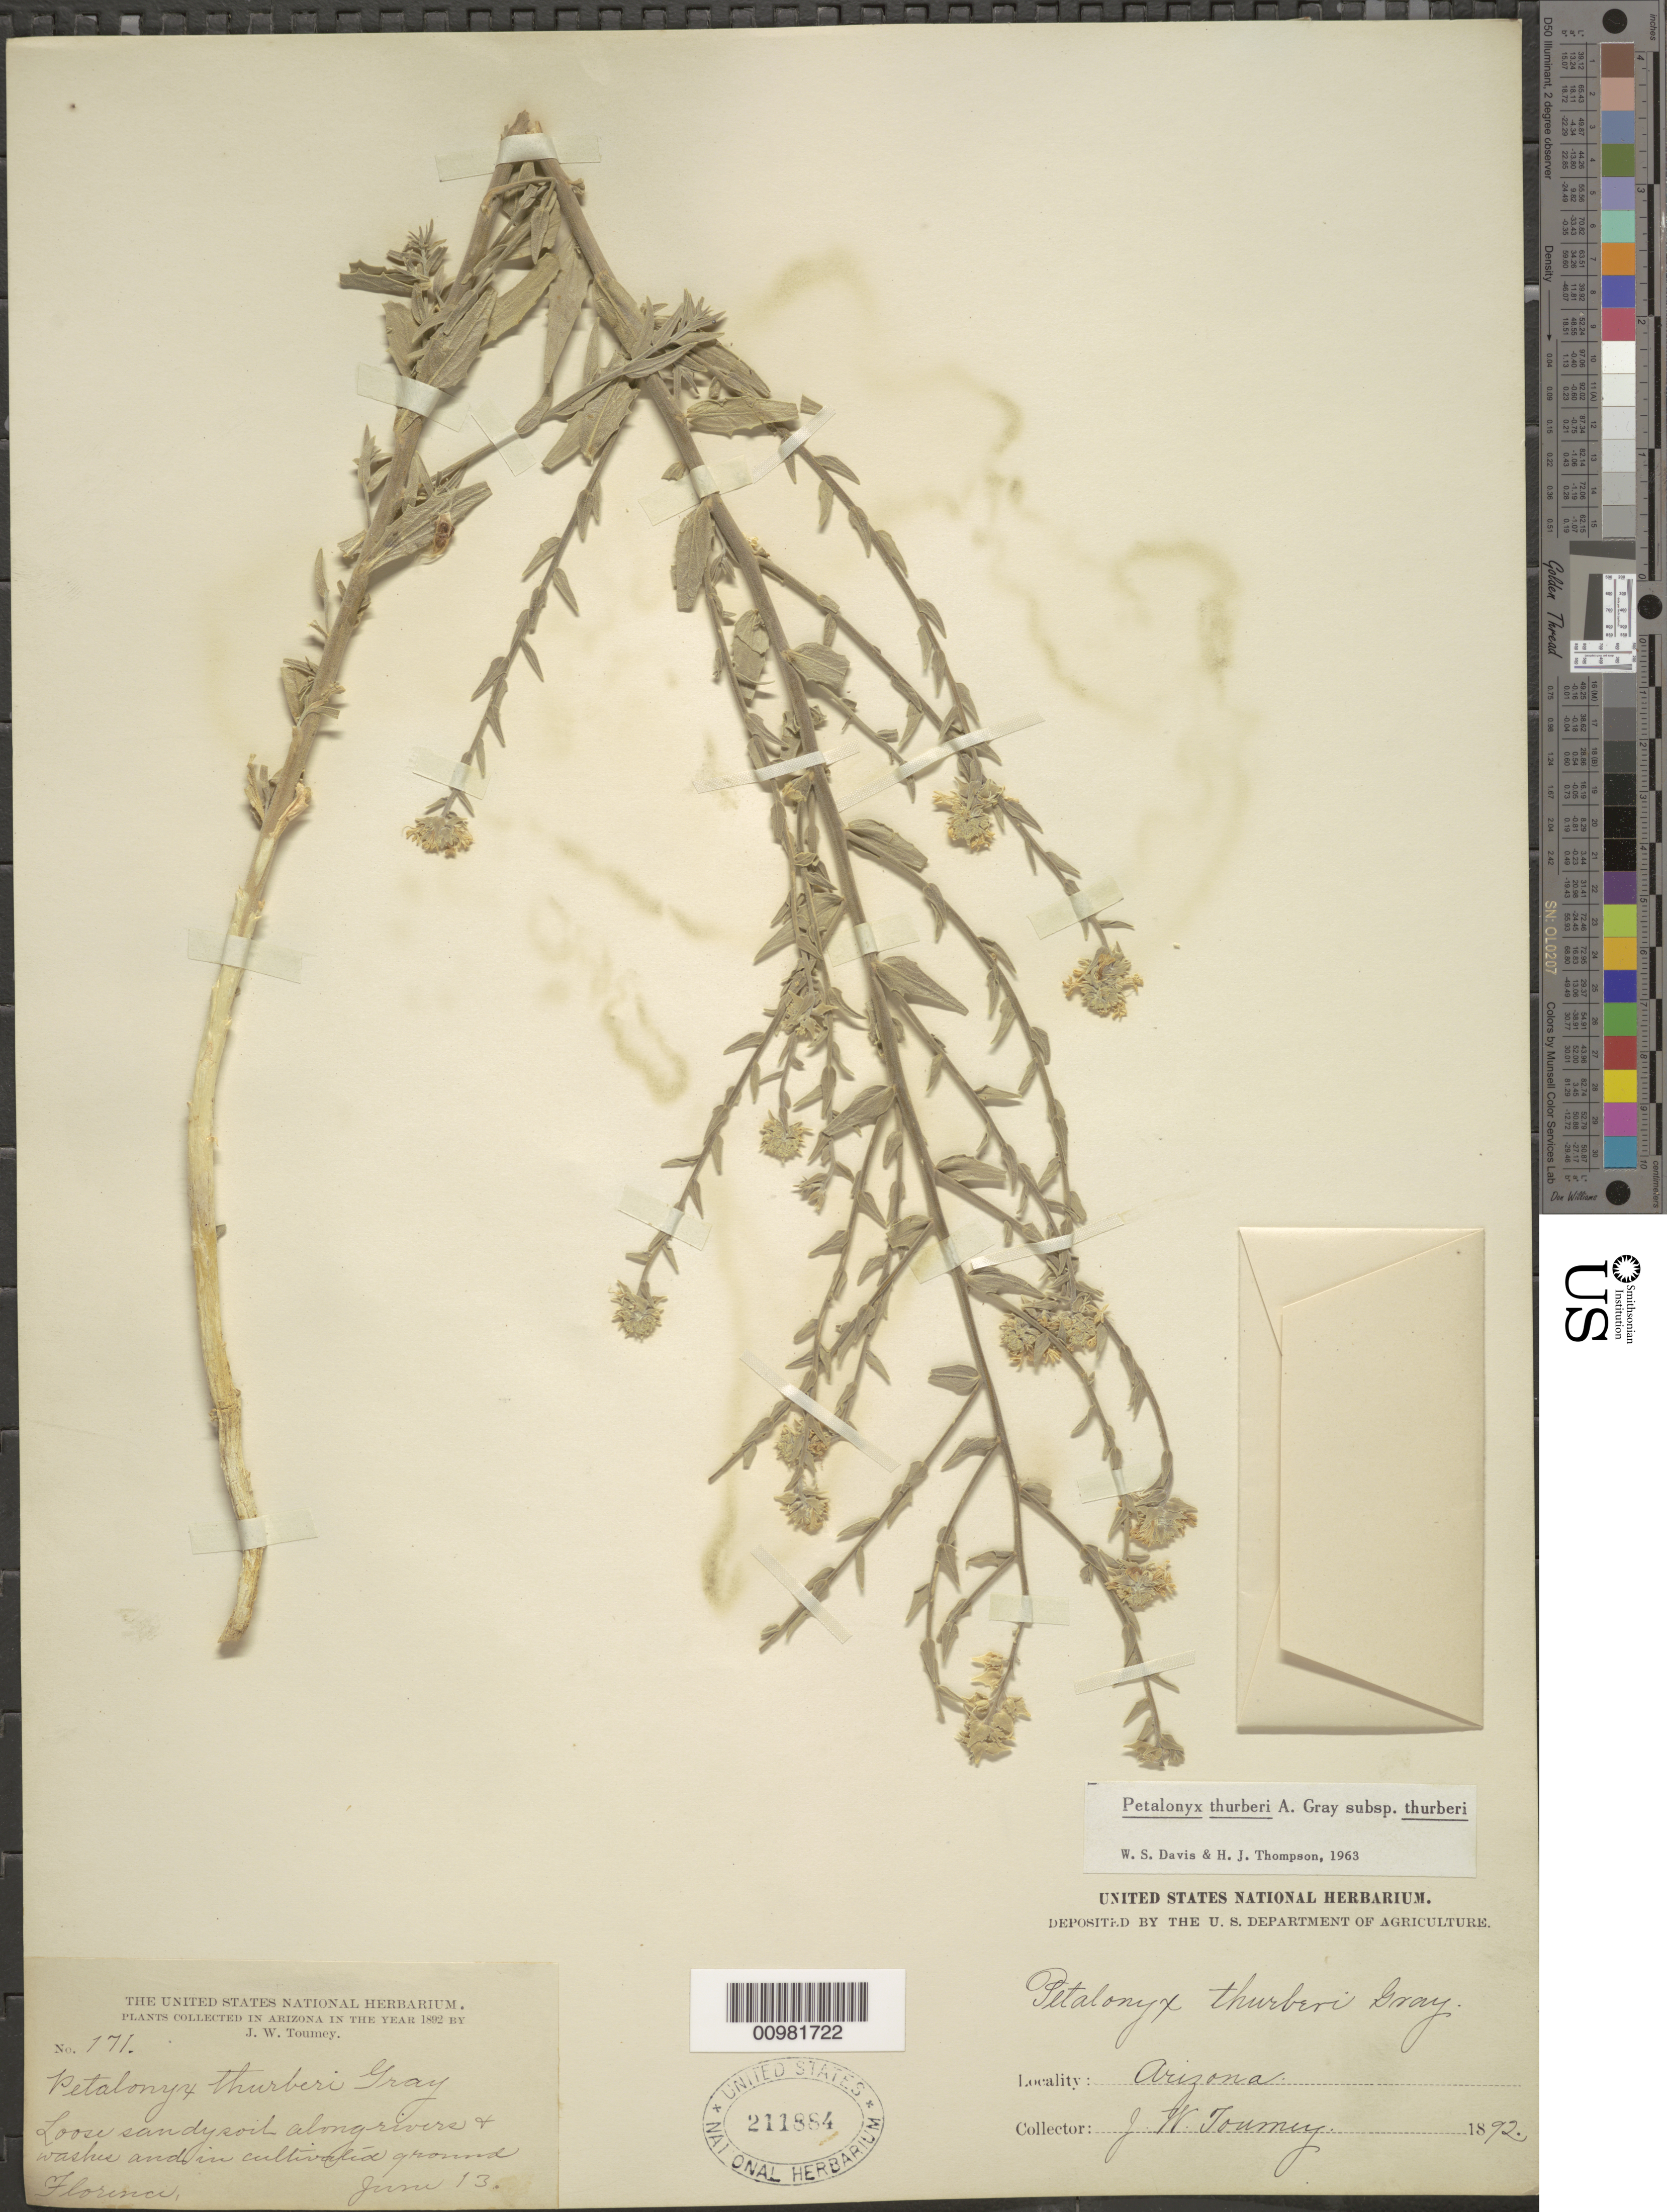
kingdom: Plantae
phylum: Tracheophyta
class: Magnoliopsida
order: Cornales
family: Loasaceae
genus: Petalonyx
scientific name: Petalonyx thurberi subsp. thurberi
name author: A. Gray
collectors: J. W. Toumey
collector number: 171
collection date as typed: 13 Jun 1892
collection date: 1892-06-13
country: United States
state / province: Arizona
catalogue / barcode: US 211884